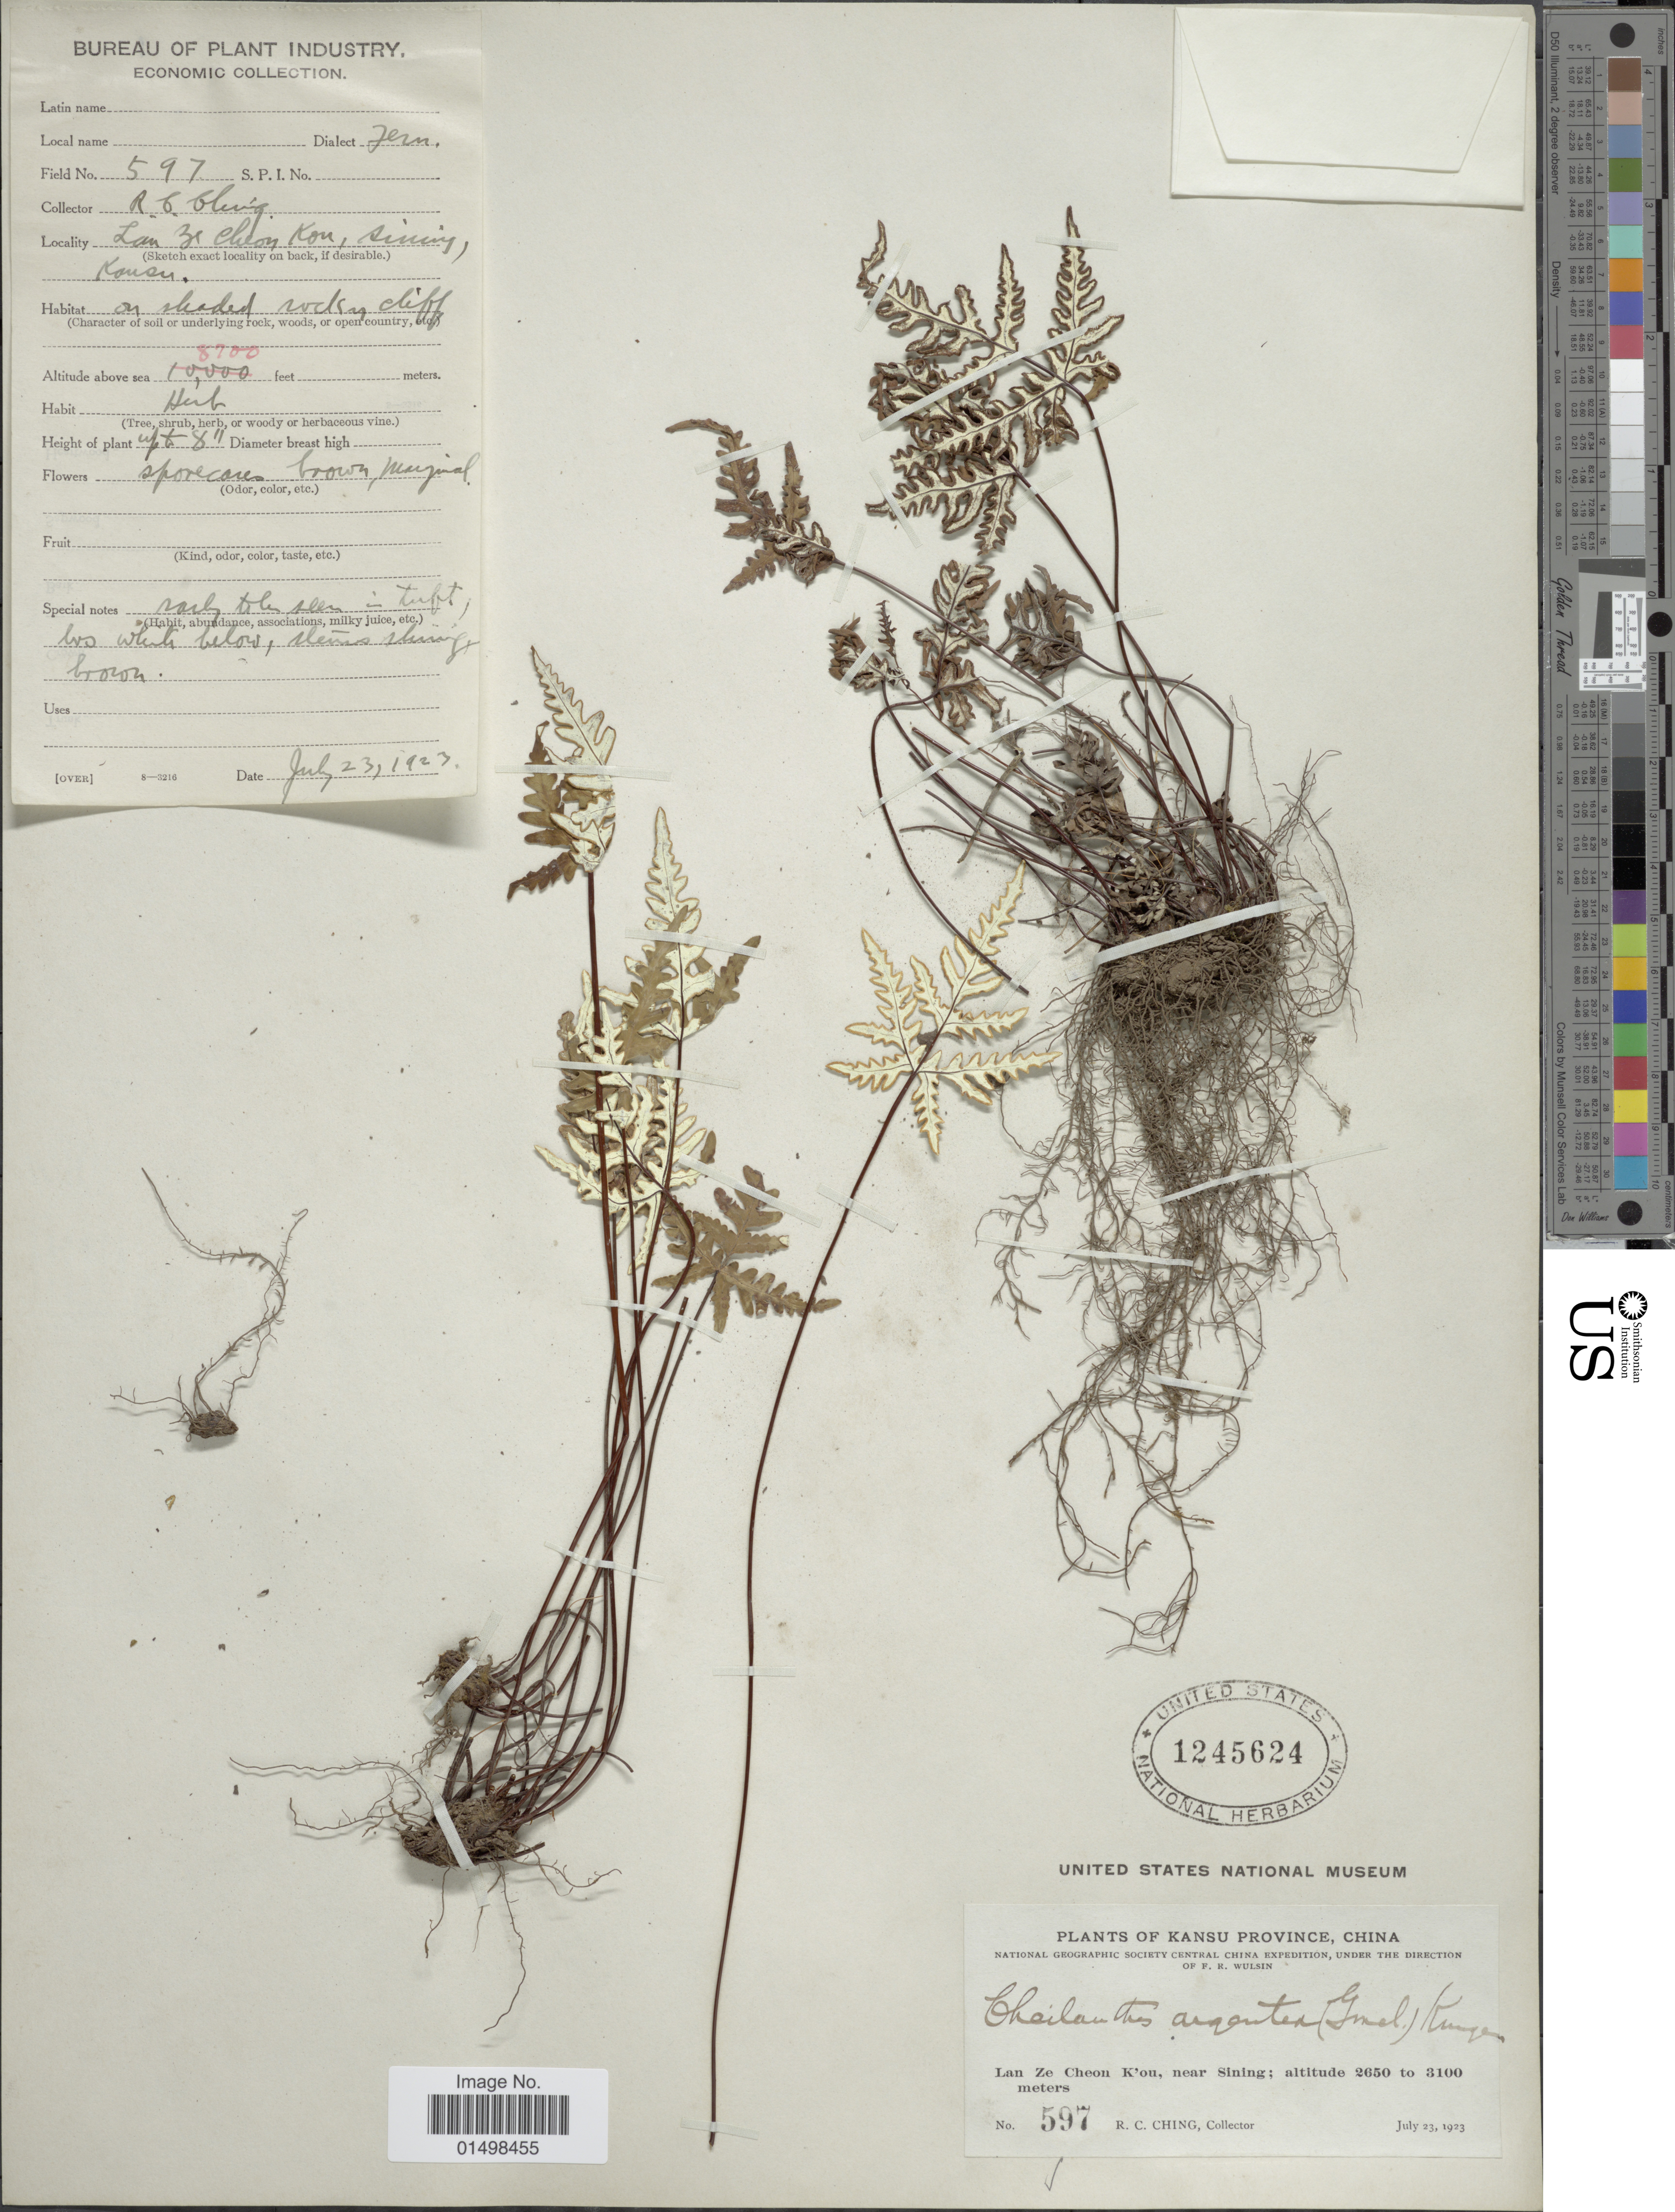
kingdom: Plantae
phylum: Tracheophyta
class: Polypodiopsida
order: Polypodiales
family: Pteridaceae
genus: Aleuritopteris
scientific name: Aleuritopteris argentea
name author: (S.G. Gmel.) Fée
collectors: R. C. Ching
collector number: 597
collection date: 1923-07-23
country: China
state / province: Gansu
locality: Plants of Kansu Province, China. Lan Ze Cheon Kóu, near Sining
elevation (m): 2652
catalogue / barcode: US 1245624